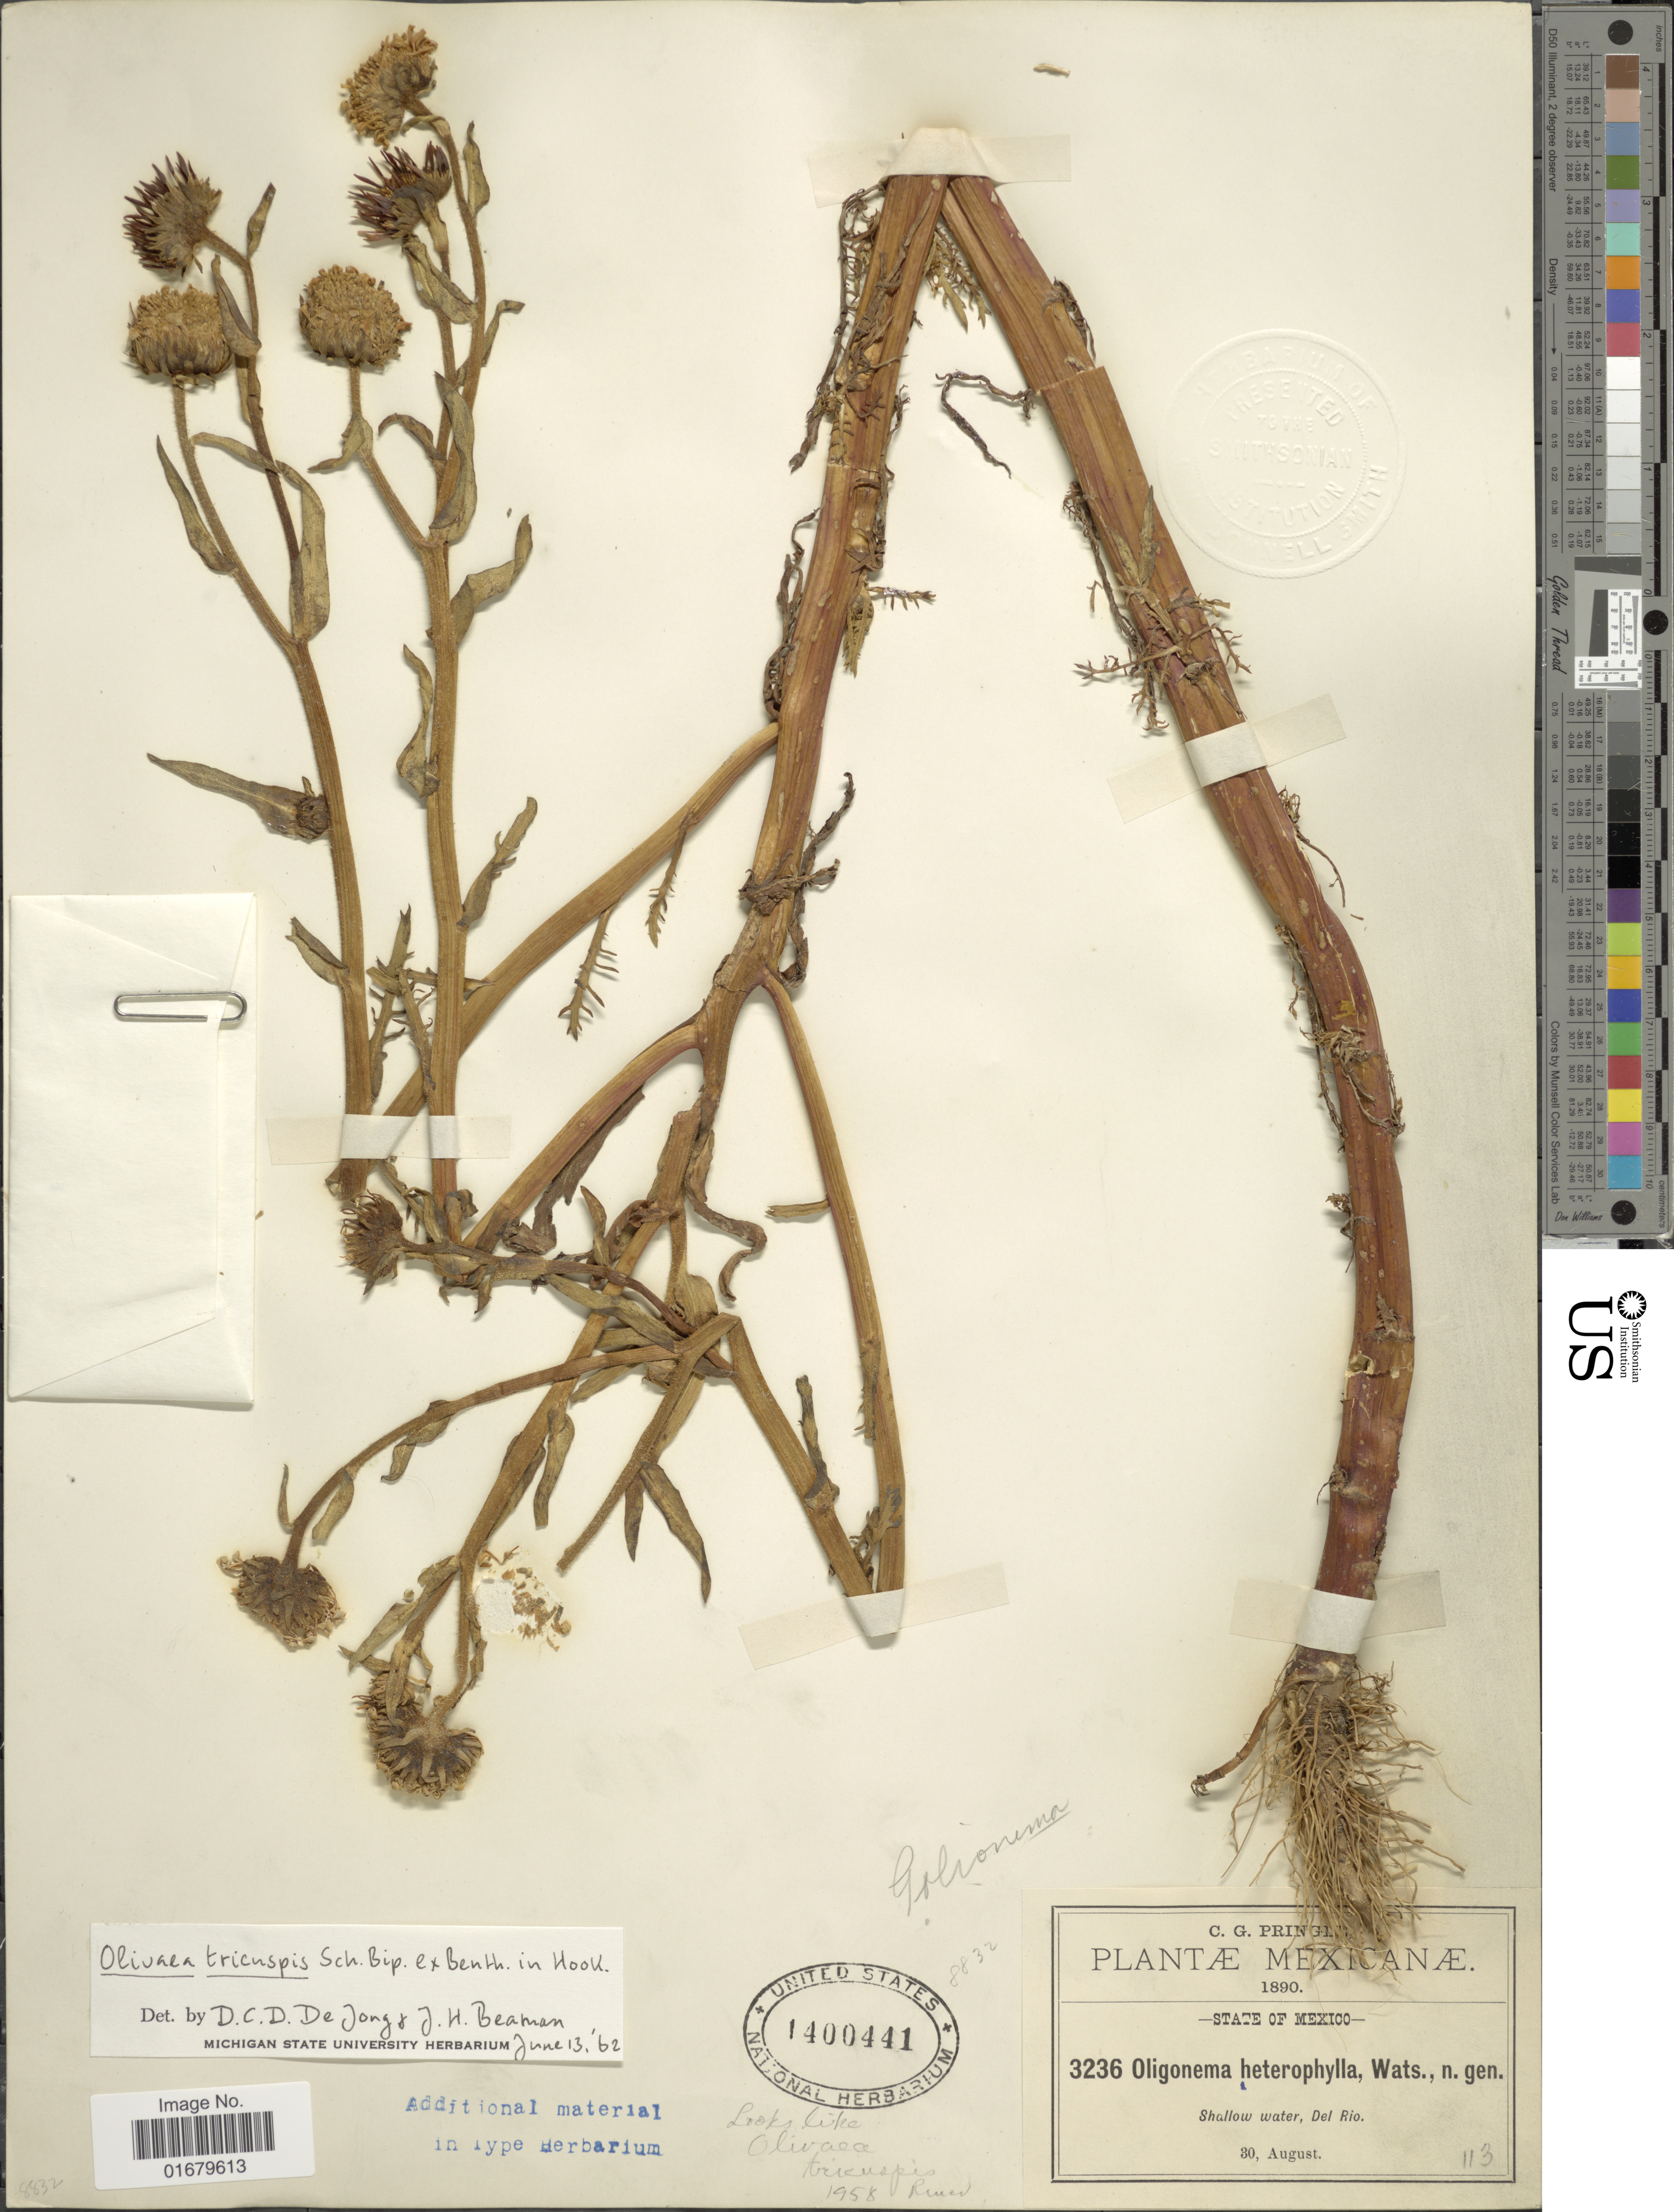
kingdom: Plantae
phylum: Tracheophyta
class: Magnoliopsida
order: Asterales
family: Asteraceae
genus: Olivaea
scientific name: Olivaea tricuspis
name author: Sch. Bip. ex Benth.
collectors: C. G. Pringle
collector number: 3236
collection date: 1890-08-30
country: Mexico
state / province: México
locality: Shallow water, Del Rio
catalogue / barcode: US 1400441